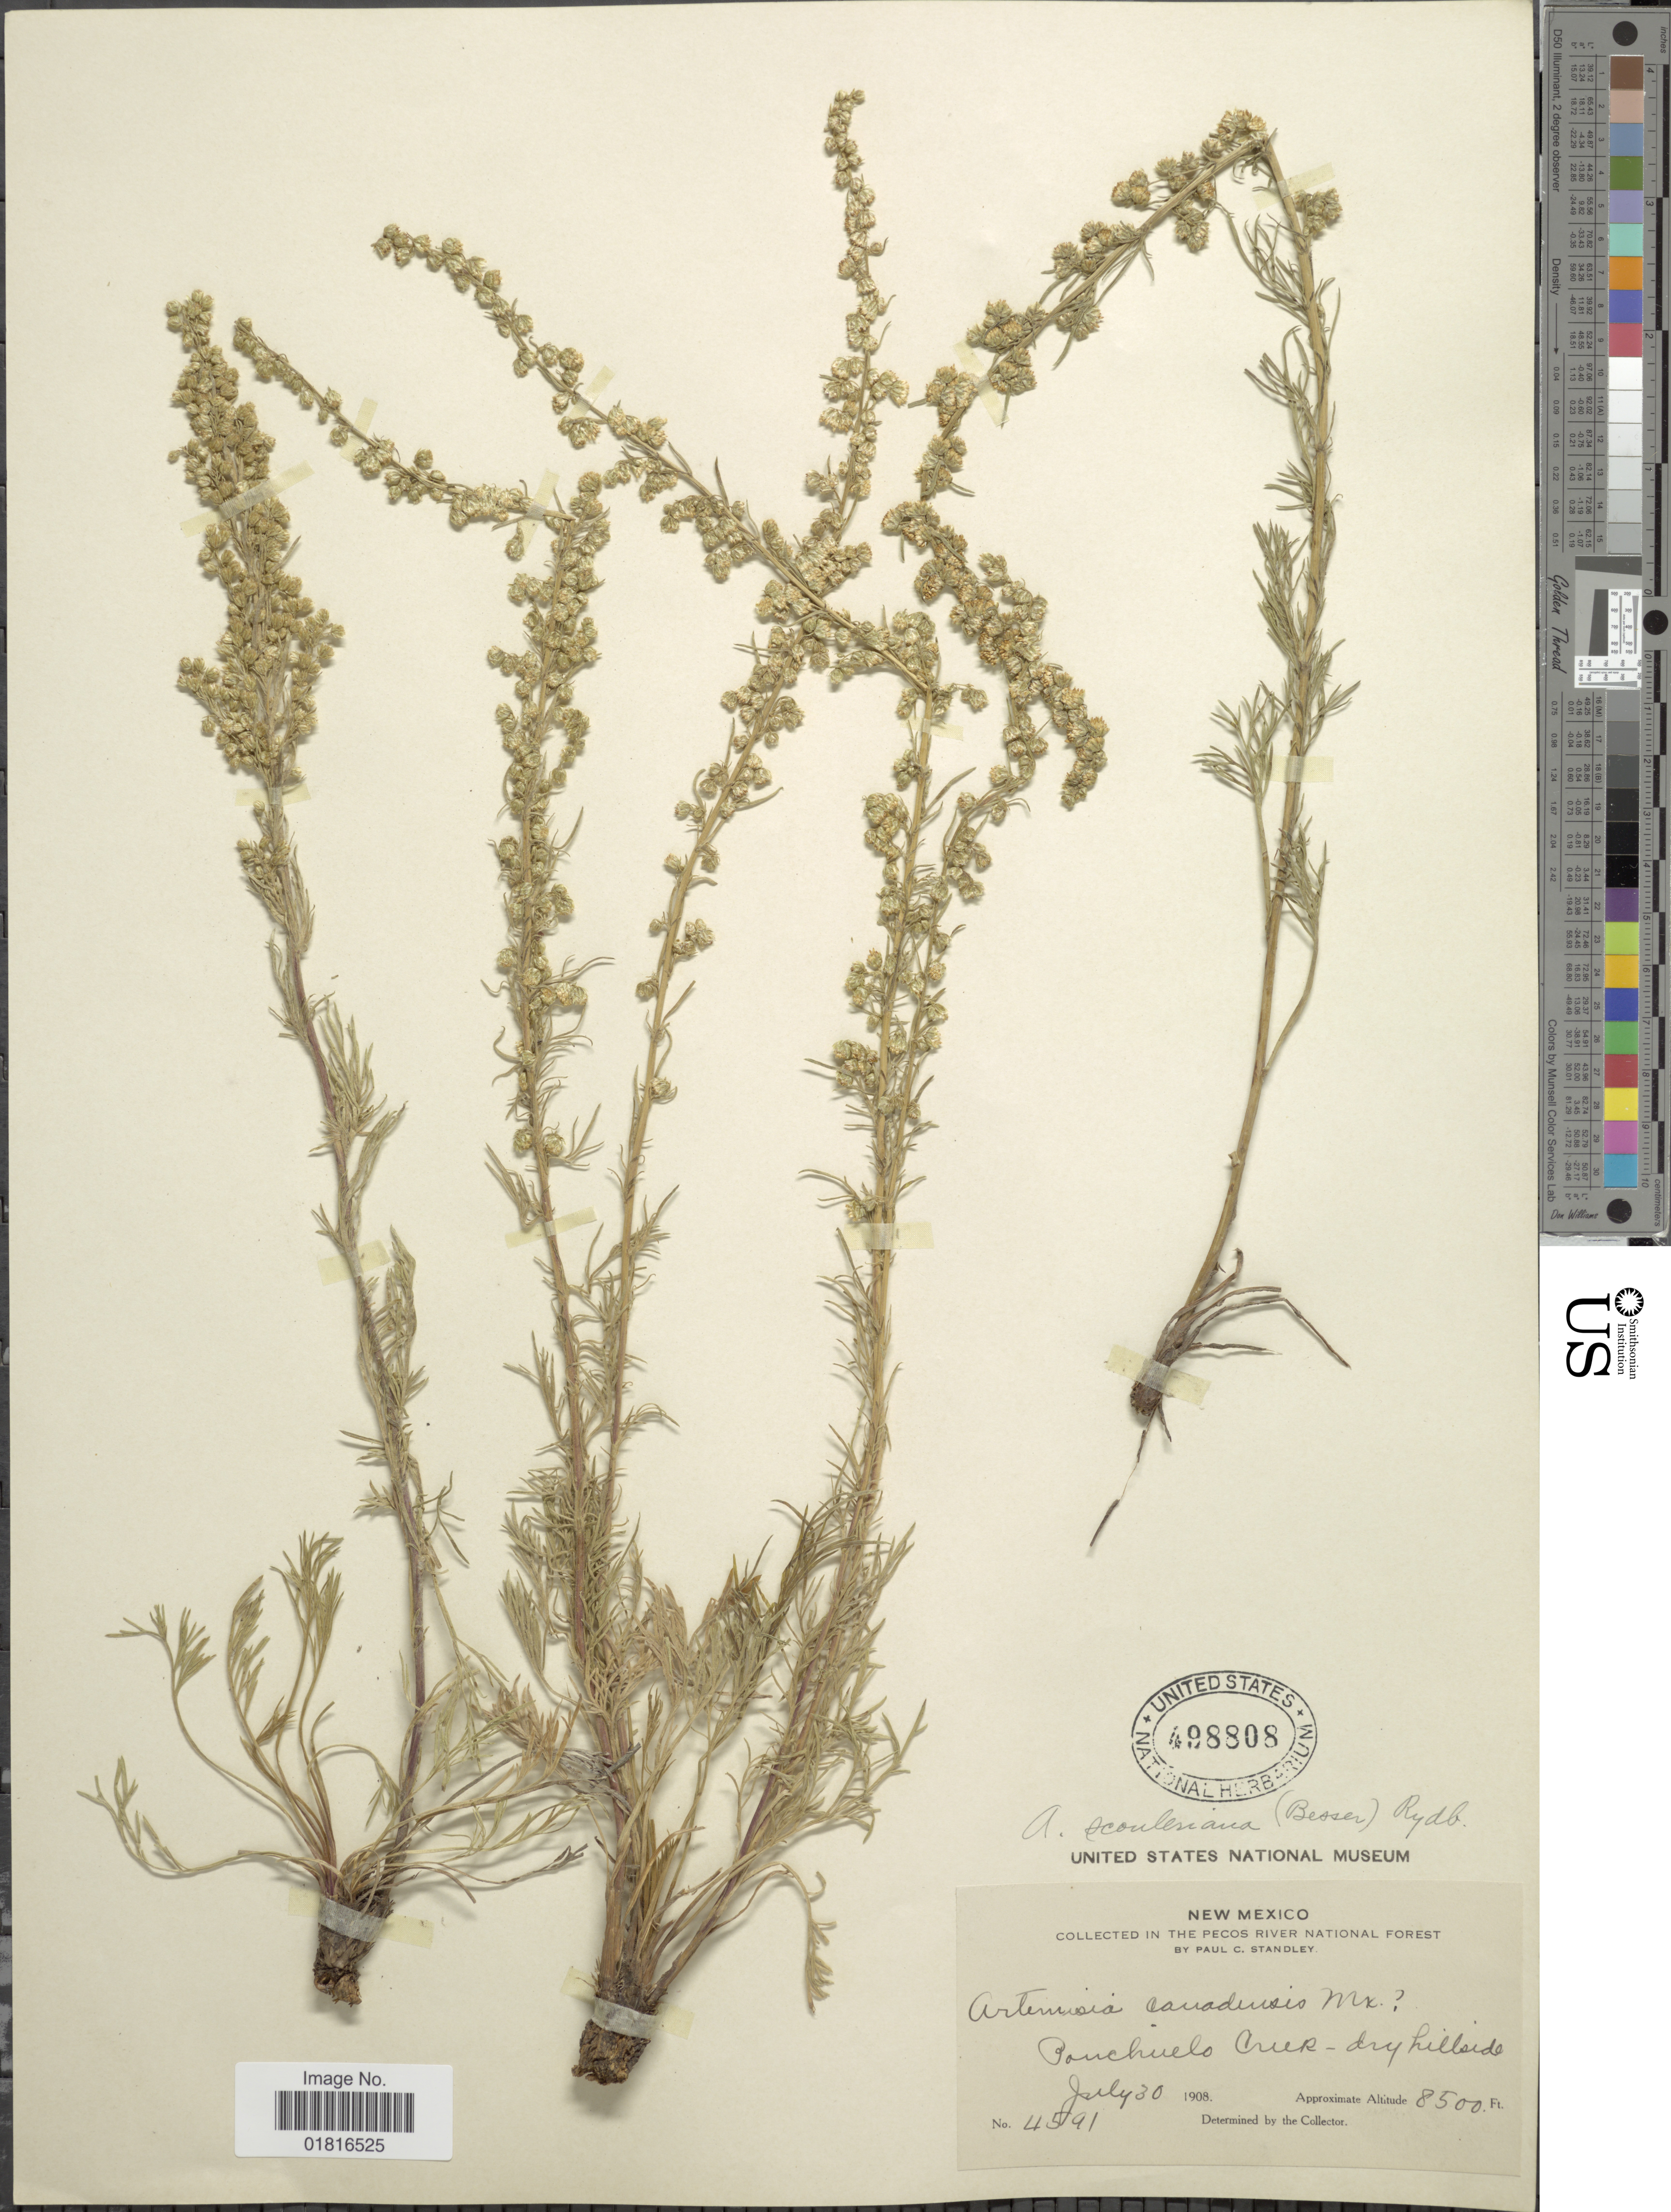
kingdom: Plantae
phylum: Tracheophyta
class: Magnoliopsida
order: Asterales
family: Asteraceae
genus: Artemisia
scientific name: Artemisia pacifica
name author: Nutt.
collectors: P. C. Standley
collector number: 4591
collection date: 1908-07-30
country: United States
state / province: New Mexico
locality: In the Pecos River National Forest, Ponchiels Creek - dry hillside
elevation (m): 2591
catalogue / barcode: US 498808